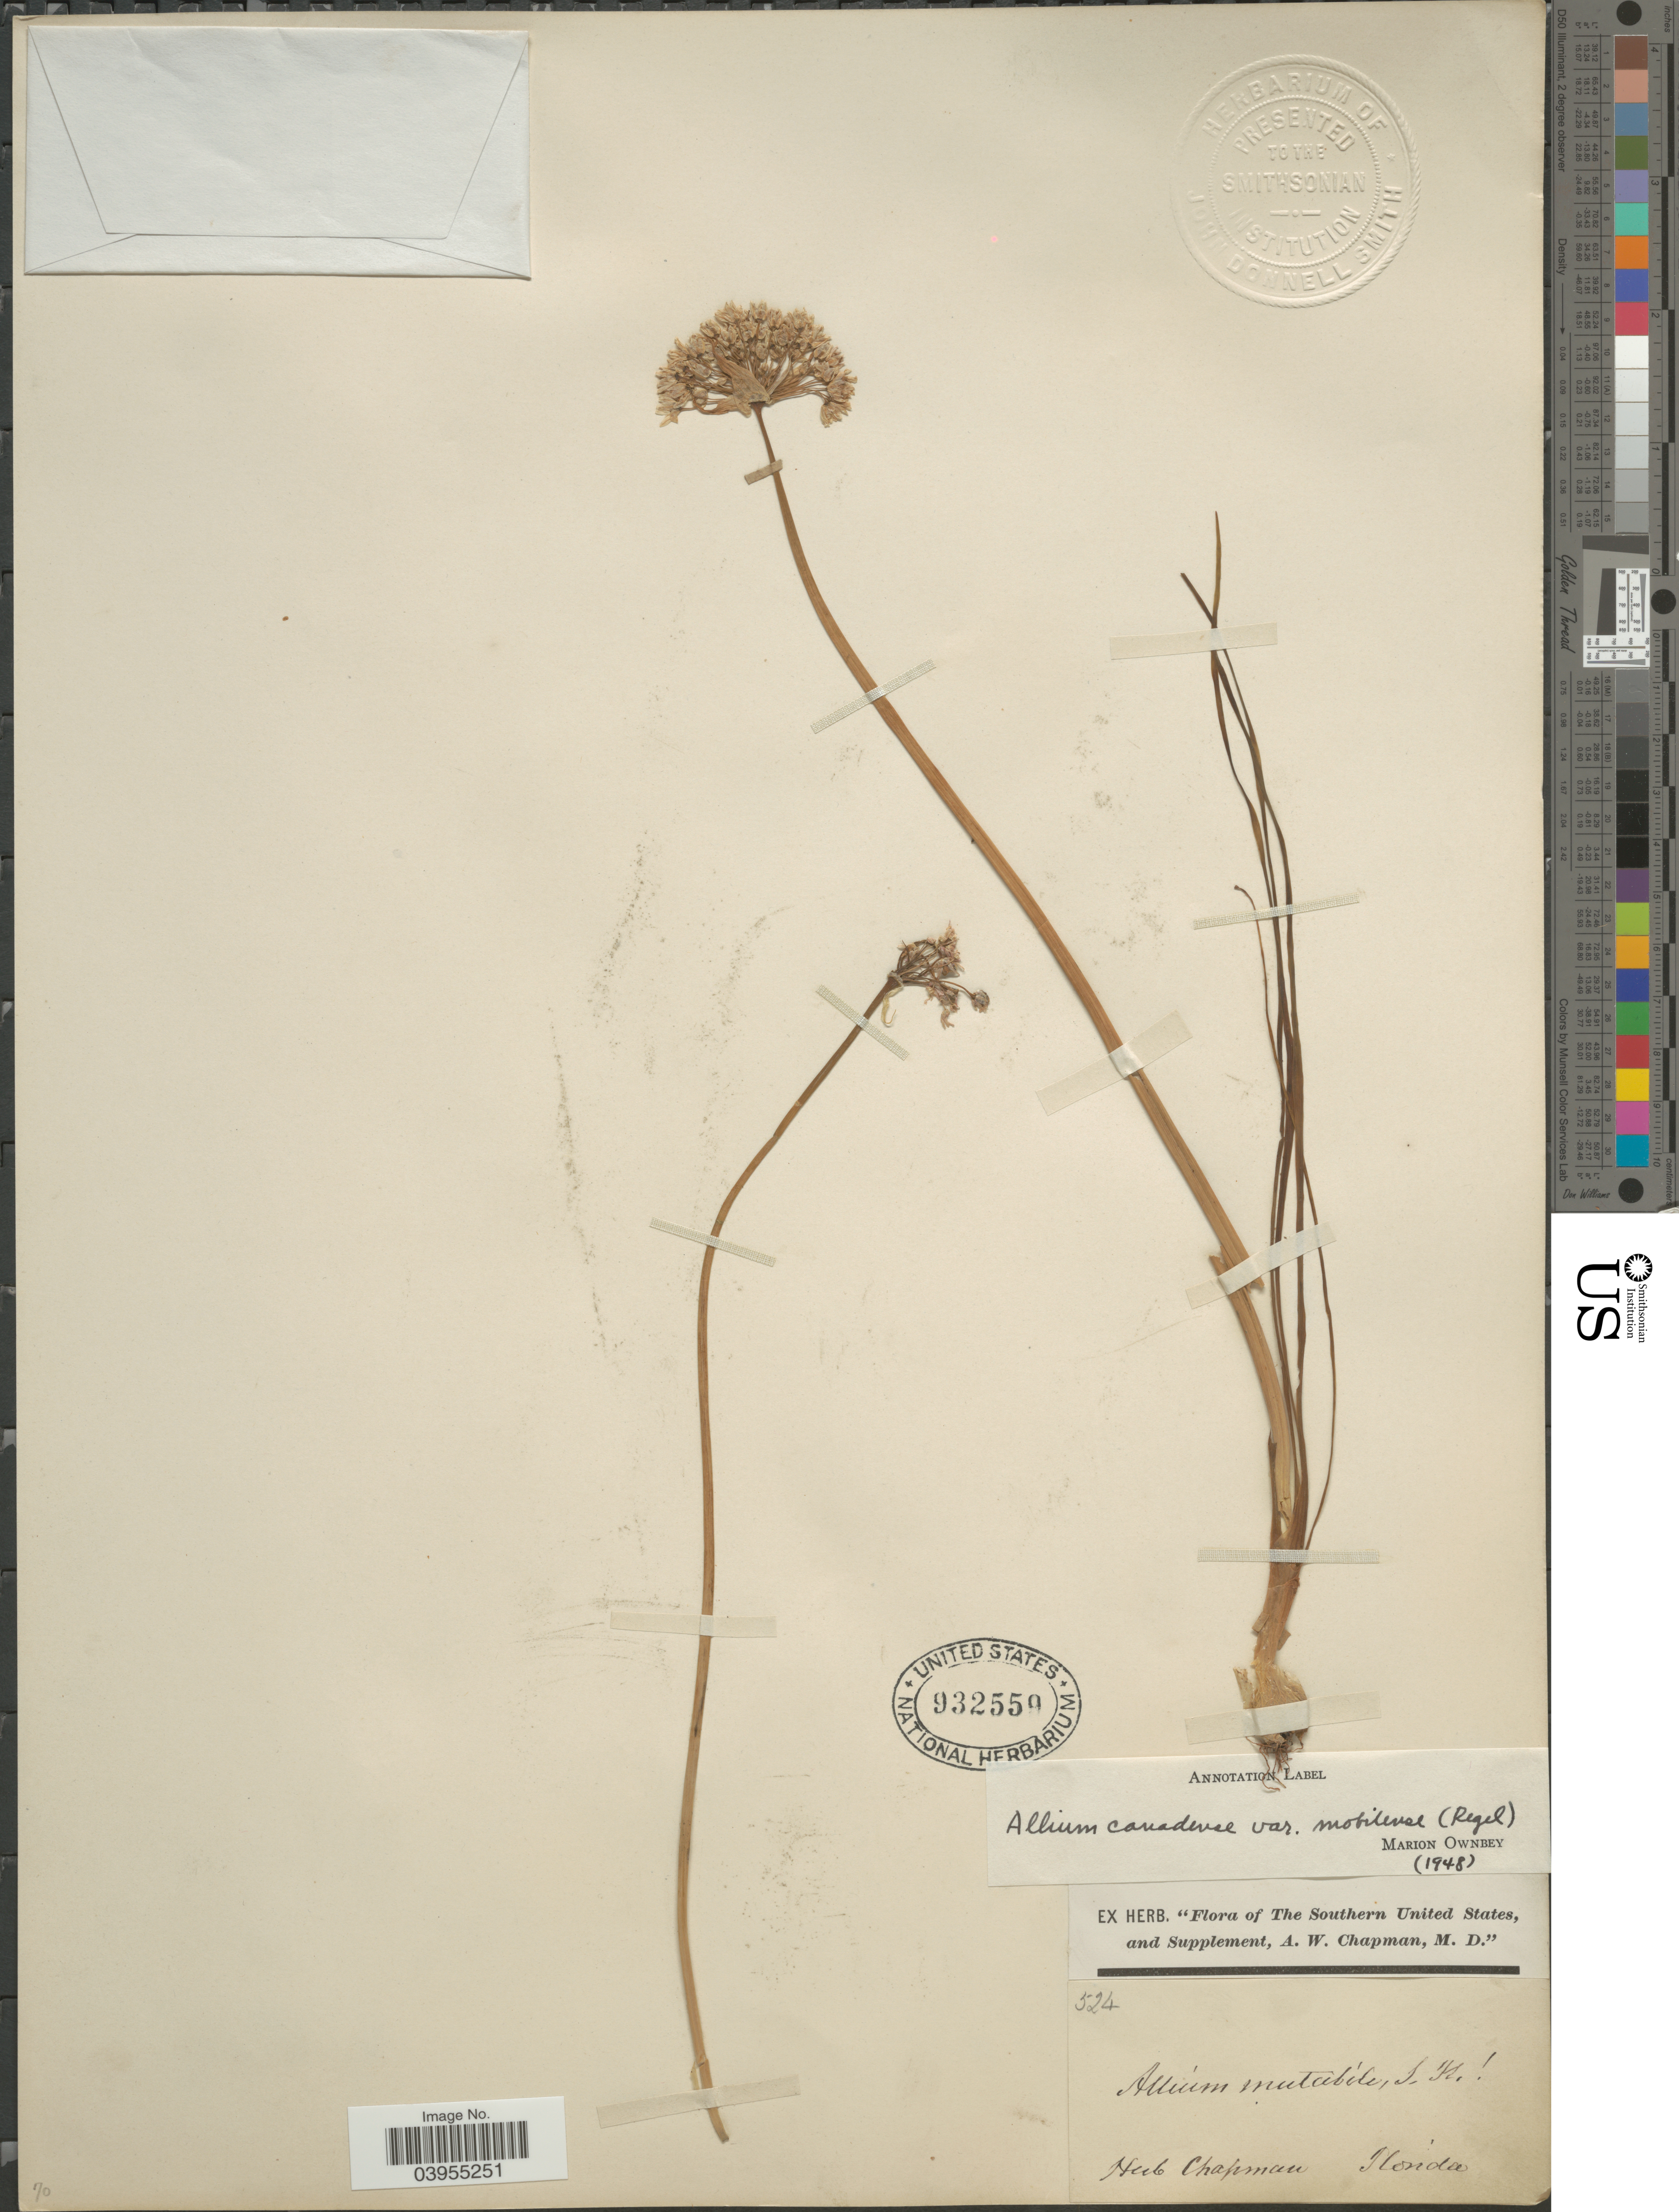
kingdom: Plantae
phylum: Tracheophyta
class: Liliopsida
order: Asparagales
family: Amaryllidaceae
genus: Allium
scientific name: Allium canadense var. mobilense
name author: (Regel) Traub & Ownbey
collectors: ex herb. A.W. Chapman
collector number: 524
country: United States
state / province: Florida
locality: The Southern United States.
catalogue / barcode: US 932559